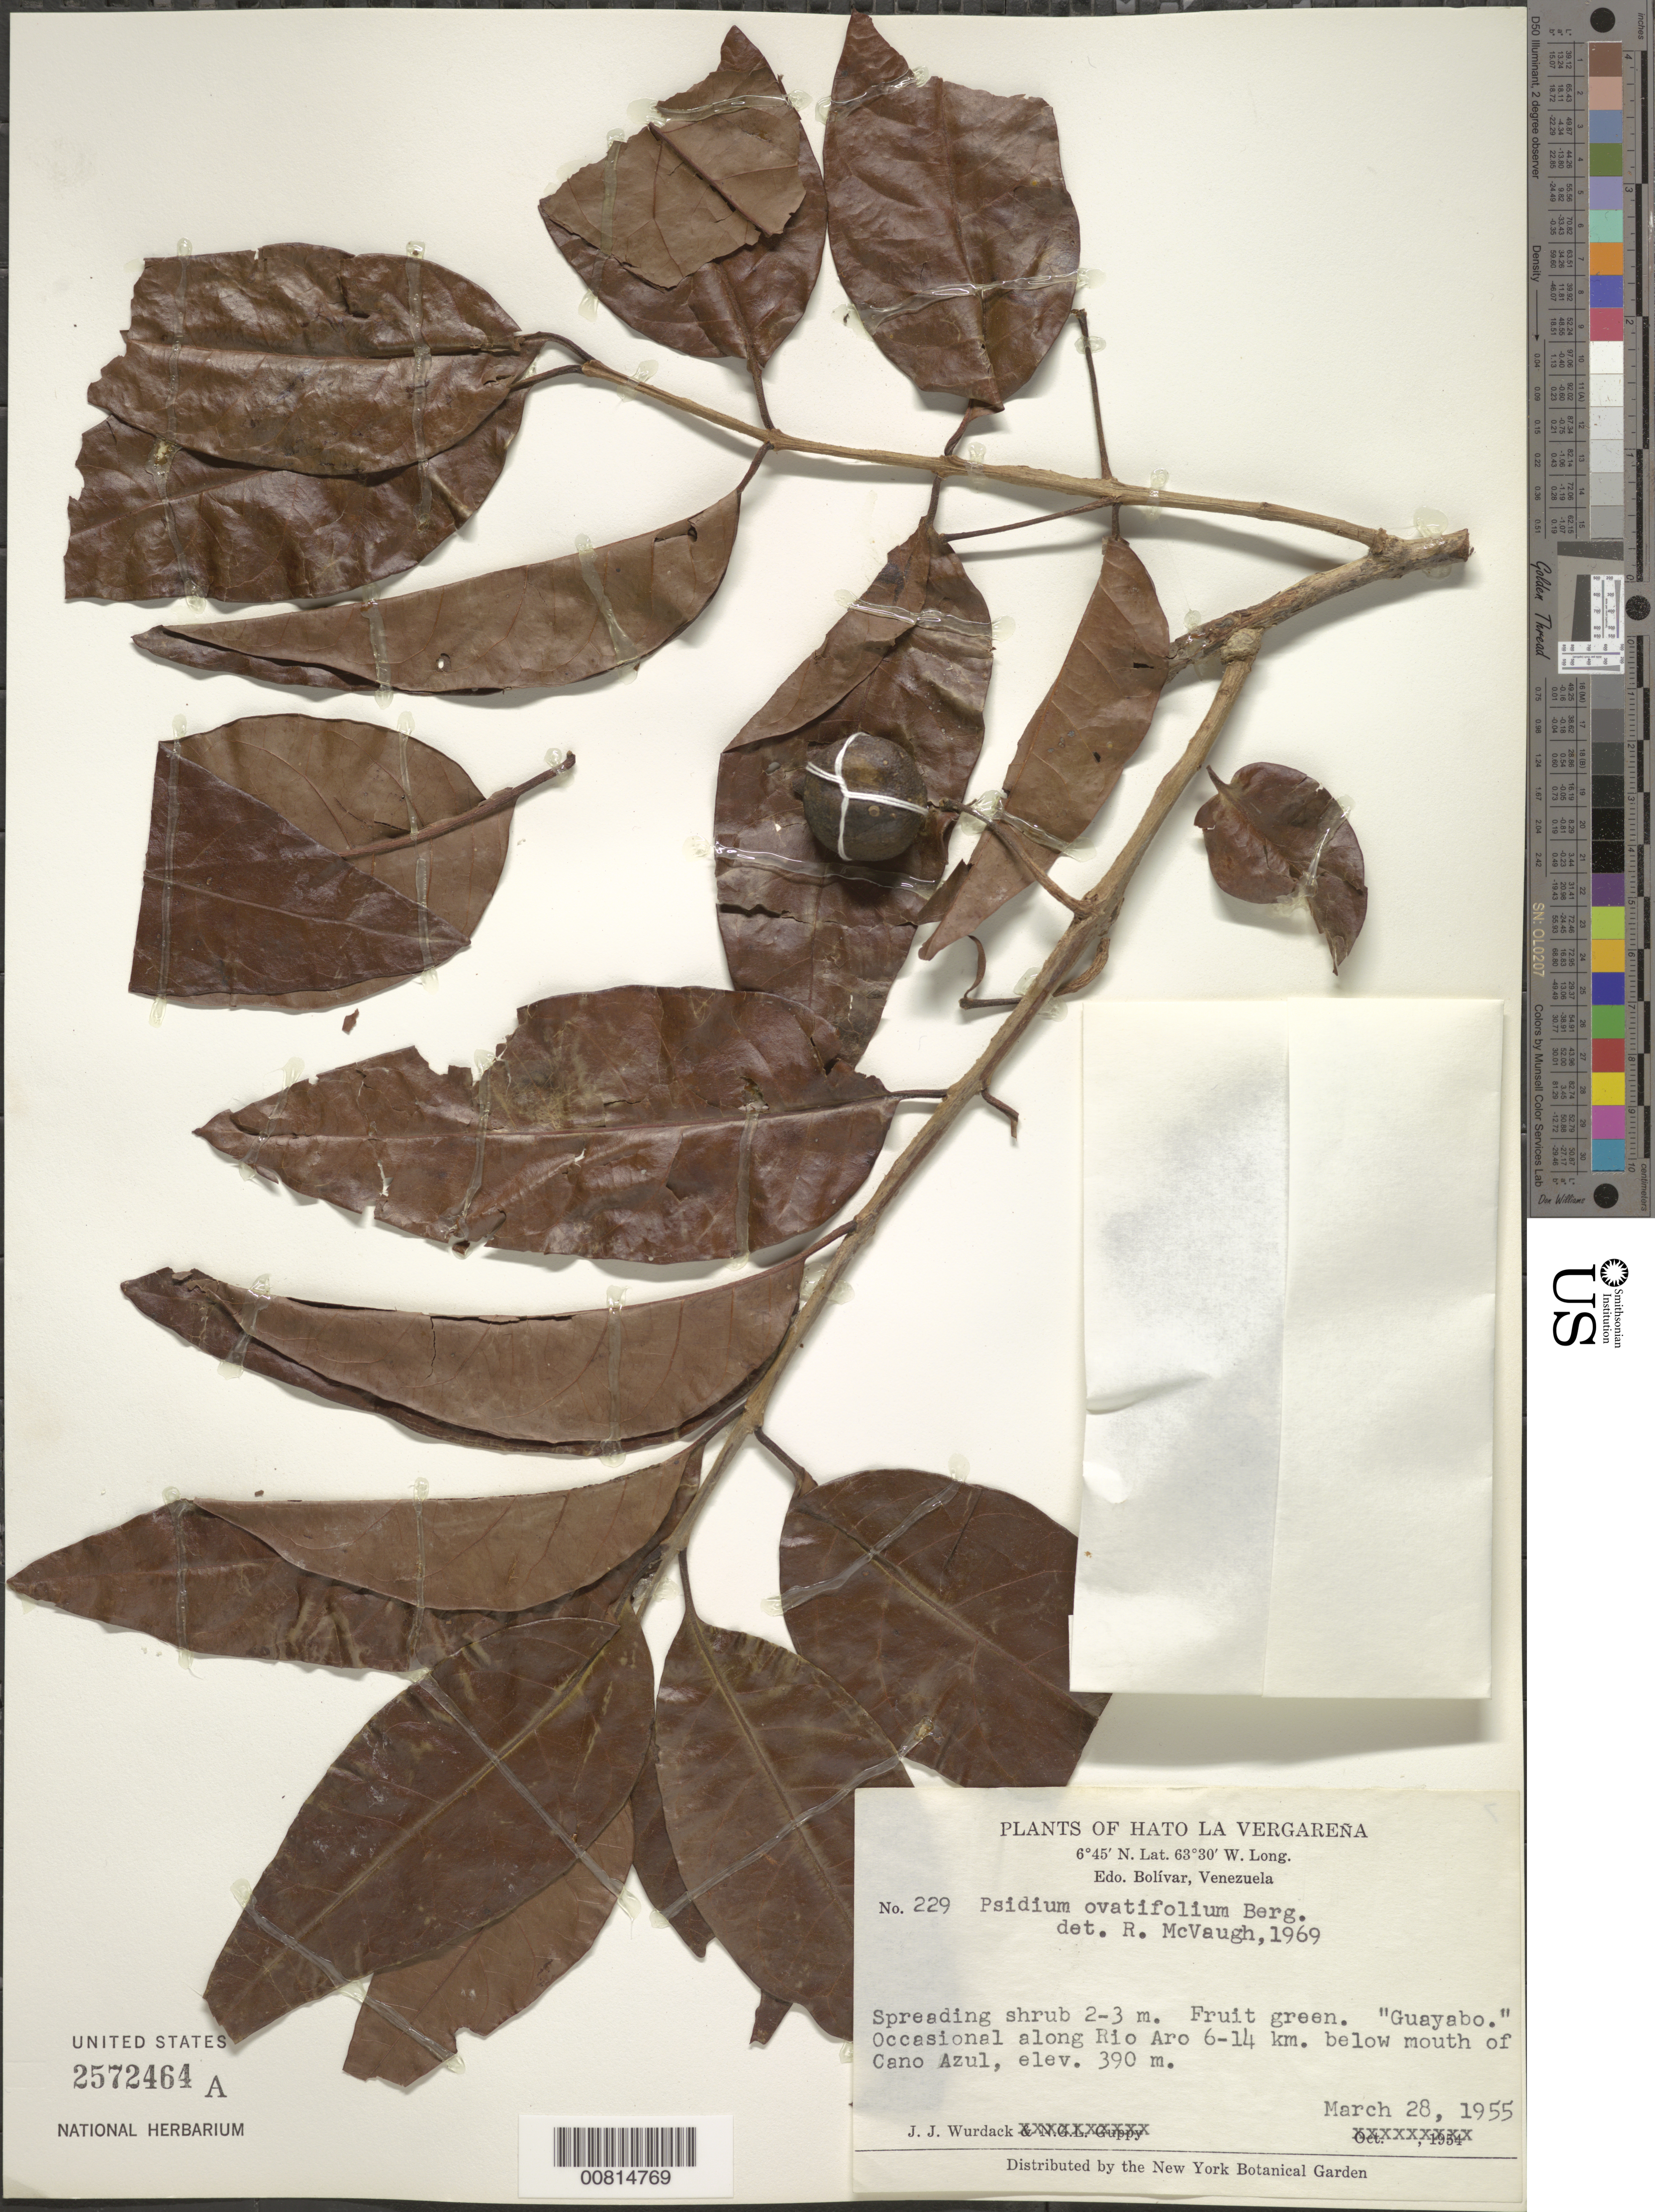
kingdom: Plantae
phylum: Tracheophyta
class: Magnoliopsida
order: Myrtales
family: Myrtaceae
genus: Psidium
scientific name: Psidium ovatifolium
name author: O. Berg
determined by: McVaugh, R.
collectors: J. J. Wurdack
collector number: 229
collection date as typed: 28-Mar-55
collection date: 1955-03-28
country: Venezuela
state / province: Bolívar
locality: Hato La Vergareña, Río Aro, 6-14 km below mouth of Caño Azul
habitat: Along river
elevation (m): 390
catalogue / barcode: US 2572464A